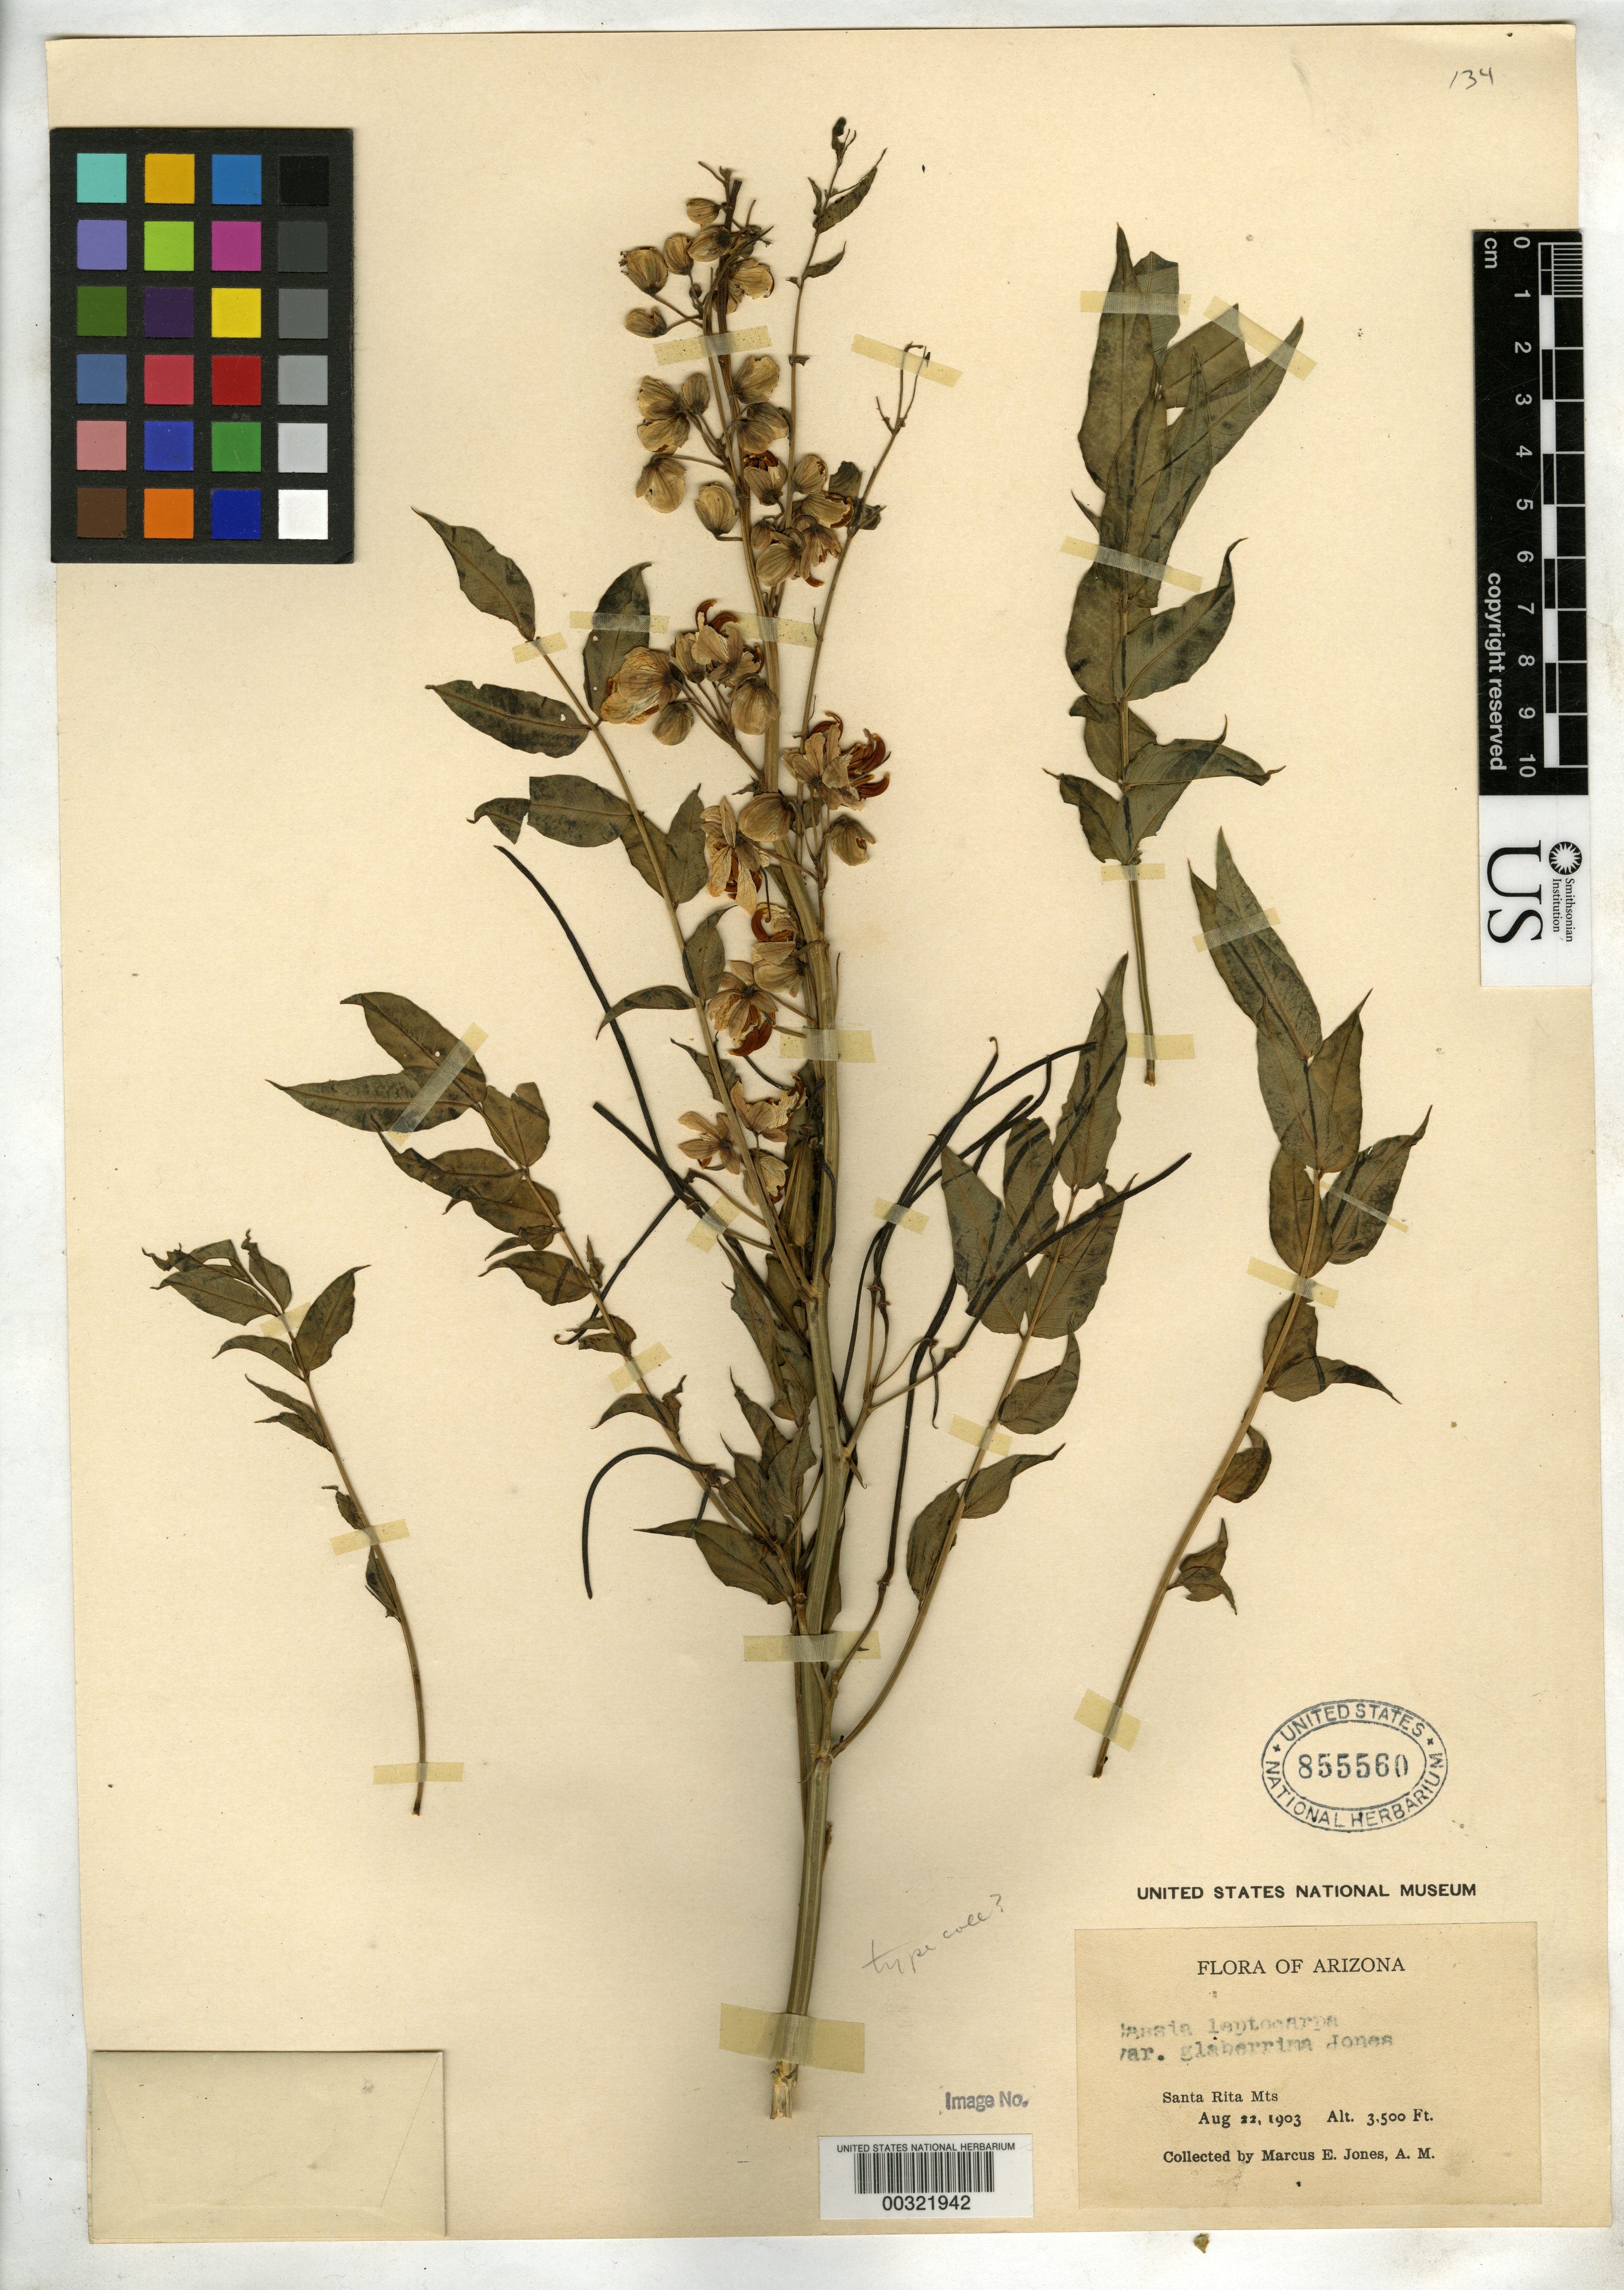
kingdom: Plantae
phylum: Tracheophyta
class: Magnoliopsida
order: Fabales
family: Fabaceae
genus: Cassia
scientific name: Cassia leptocarpa var. glaberrima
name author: M.E. Jones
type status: Type Collection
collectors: M. E. Jones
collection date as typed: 22 Aug 1903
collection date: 1903-08-22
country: United States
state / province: Arizona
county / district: Pima / Santa Cruz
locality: Santa rita mts.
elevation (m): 1067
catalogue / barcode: US 855560